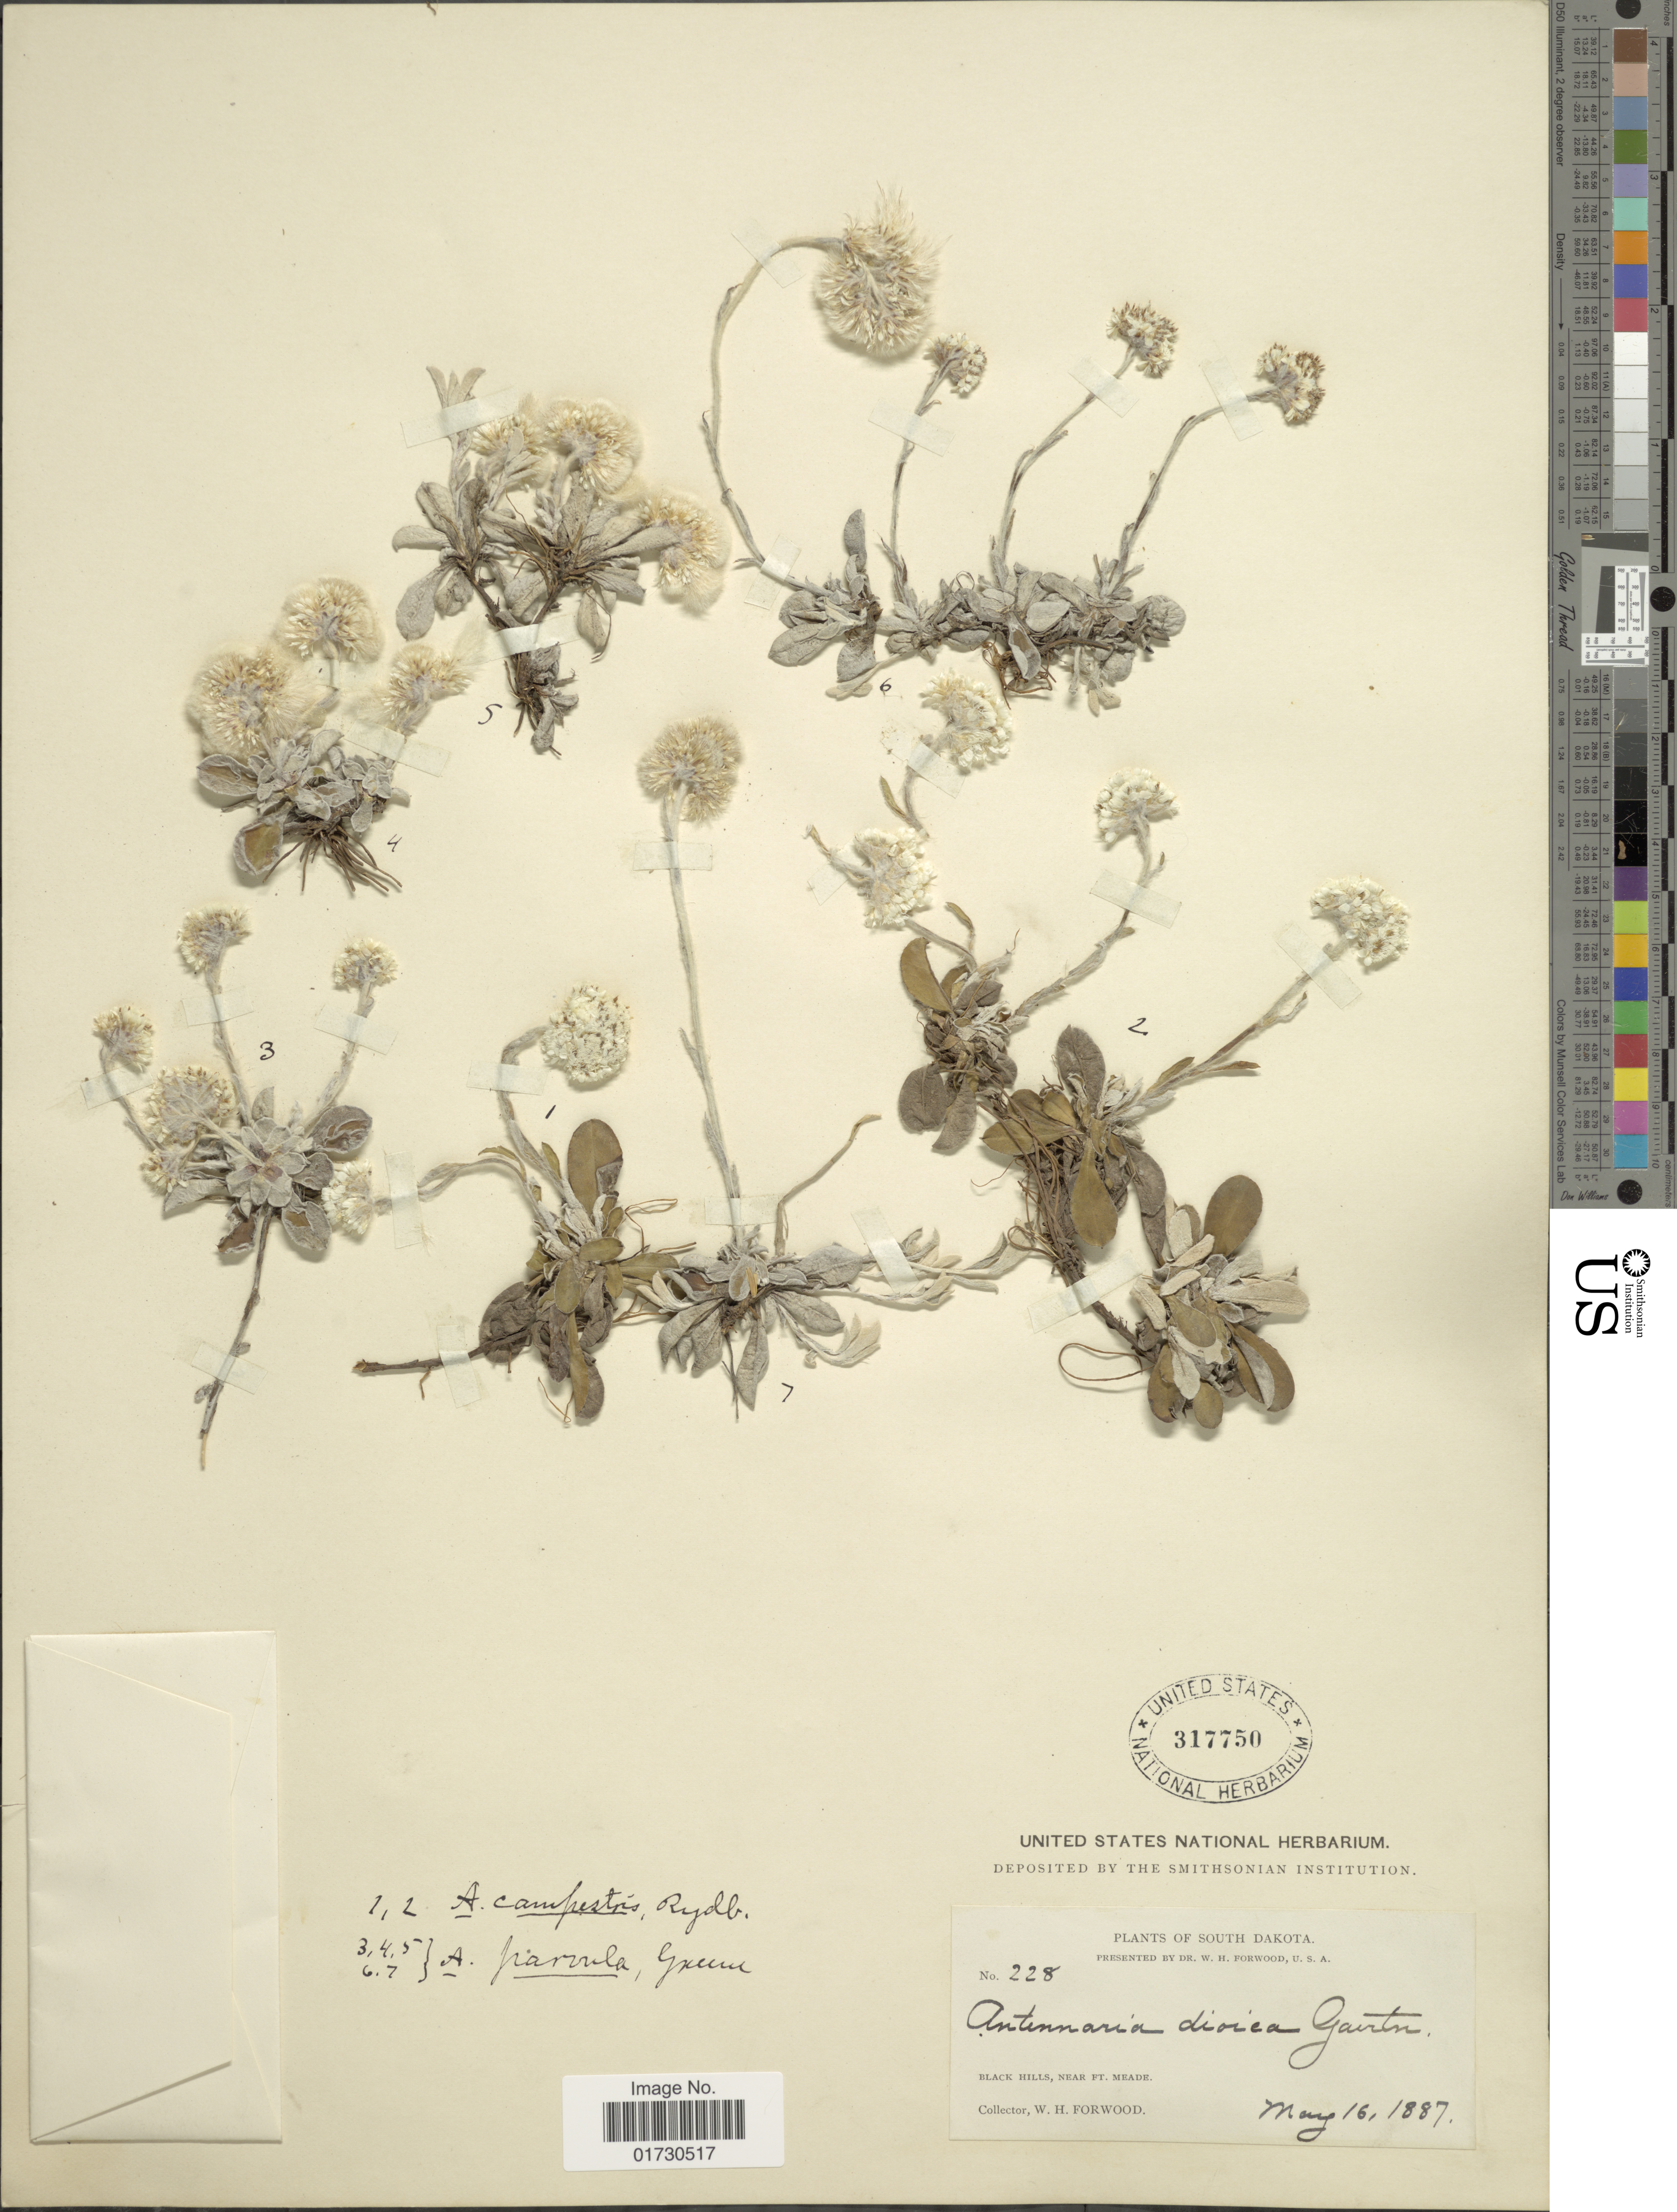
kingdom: Plantae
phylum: Tracheophyta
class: Magnoliopsida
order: Asterales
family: Asteraceae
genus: Antennaria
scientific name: Antennaria campestris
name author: Rydb.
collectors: W. Forwood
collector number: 228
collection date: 1887-05-16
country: United States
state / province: South Dakota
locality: Black Hills, near Ft. Meade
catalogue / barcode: US 317750